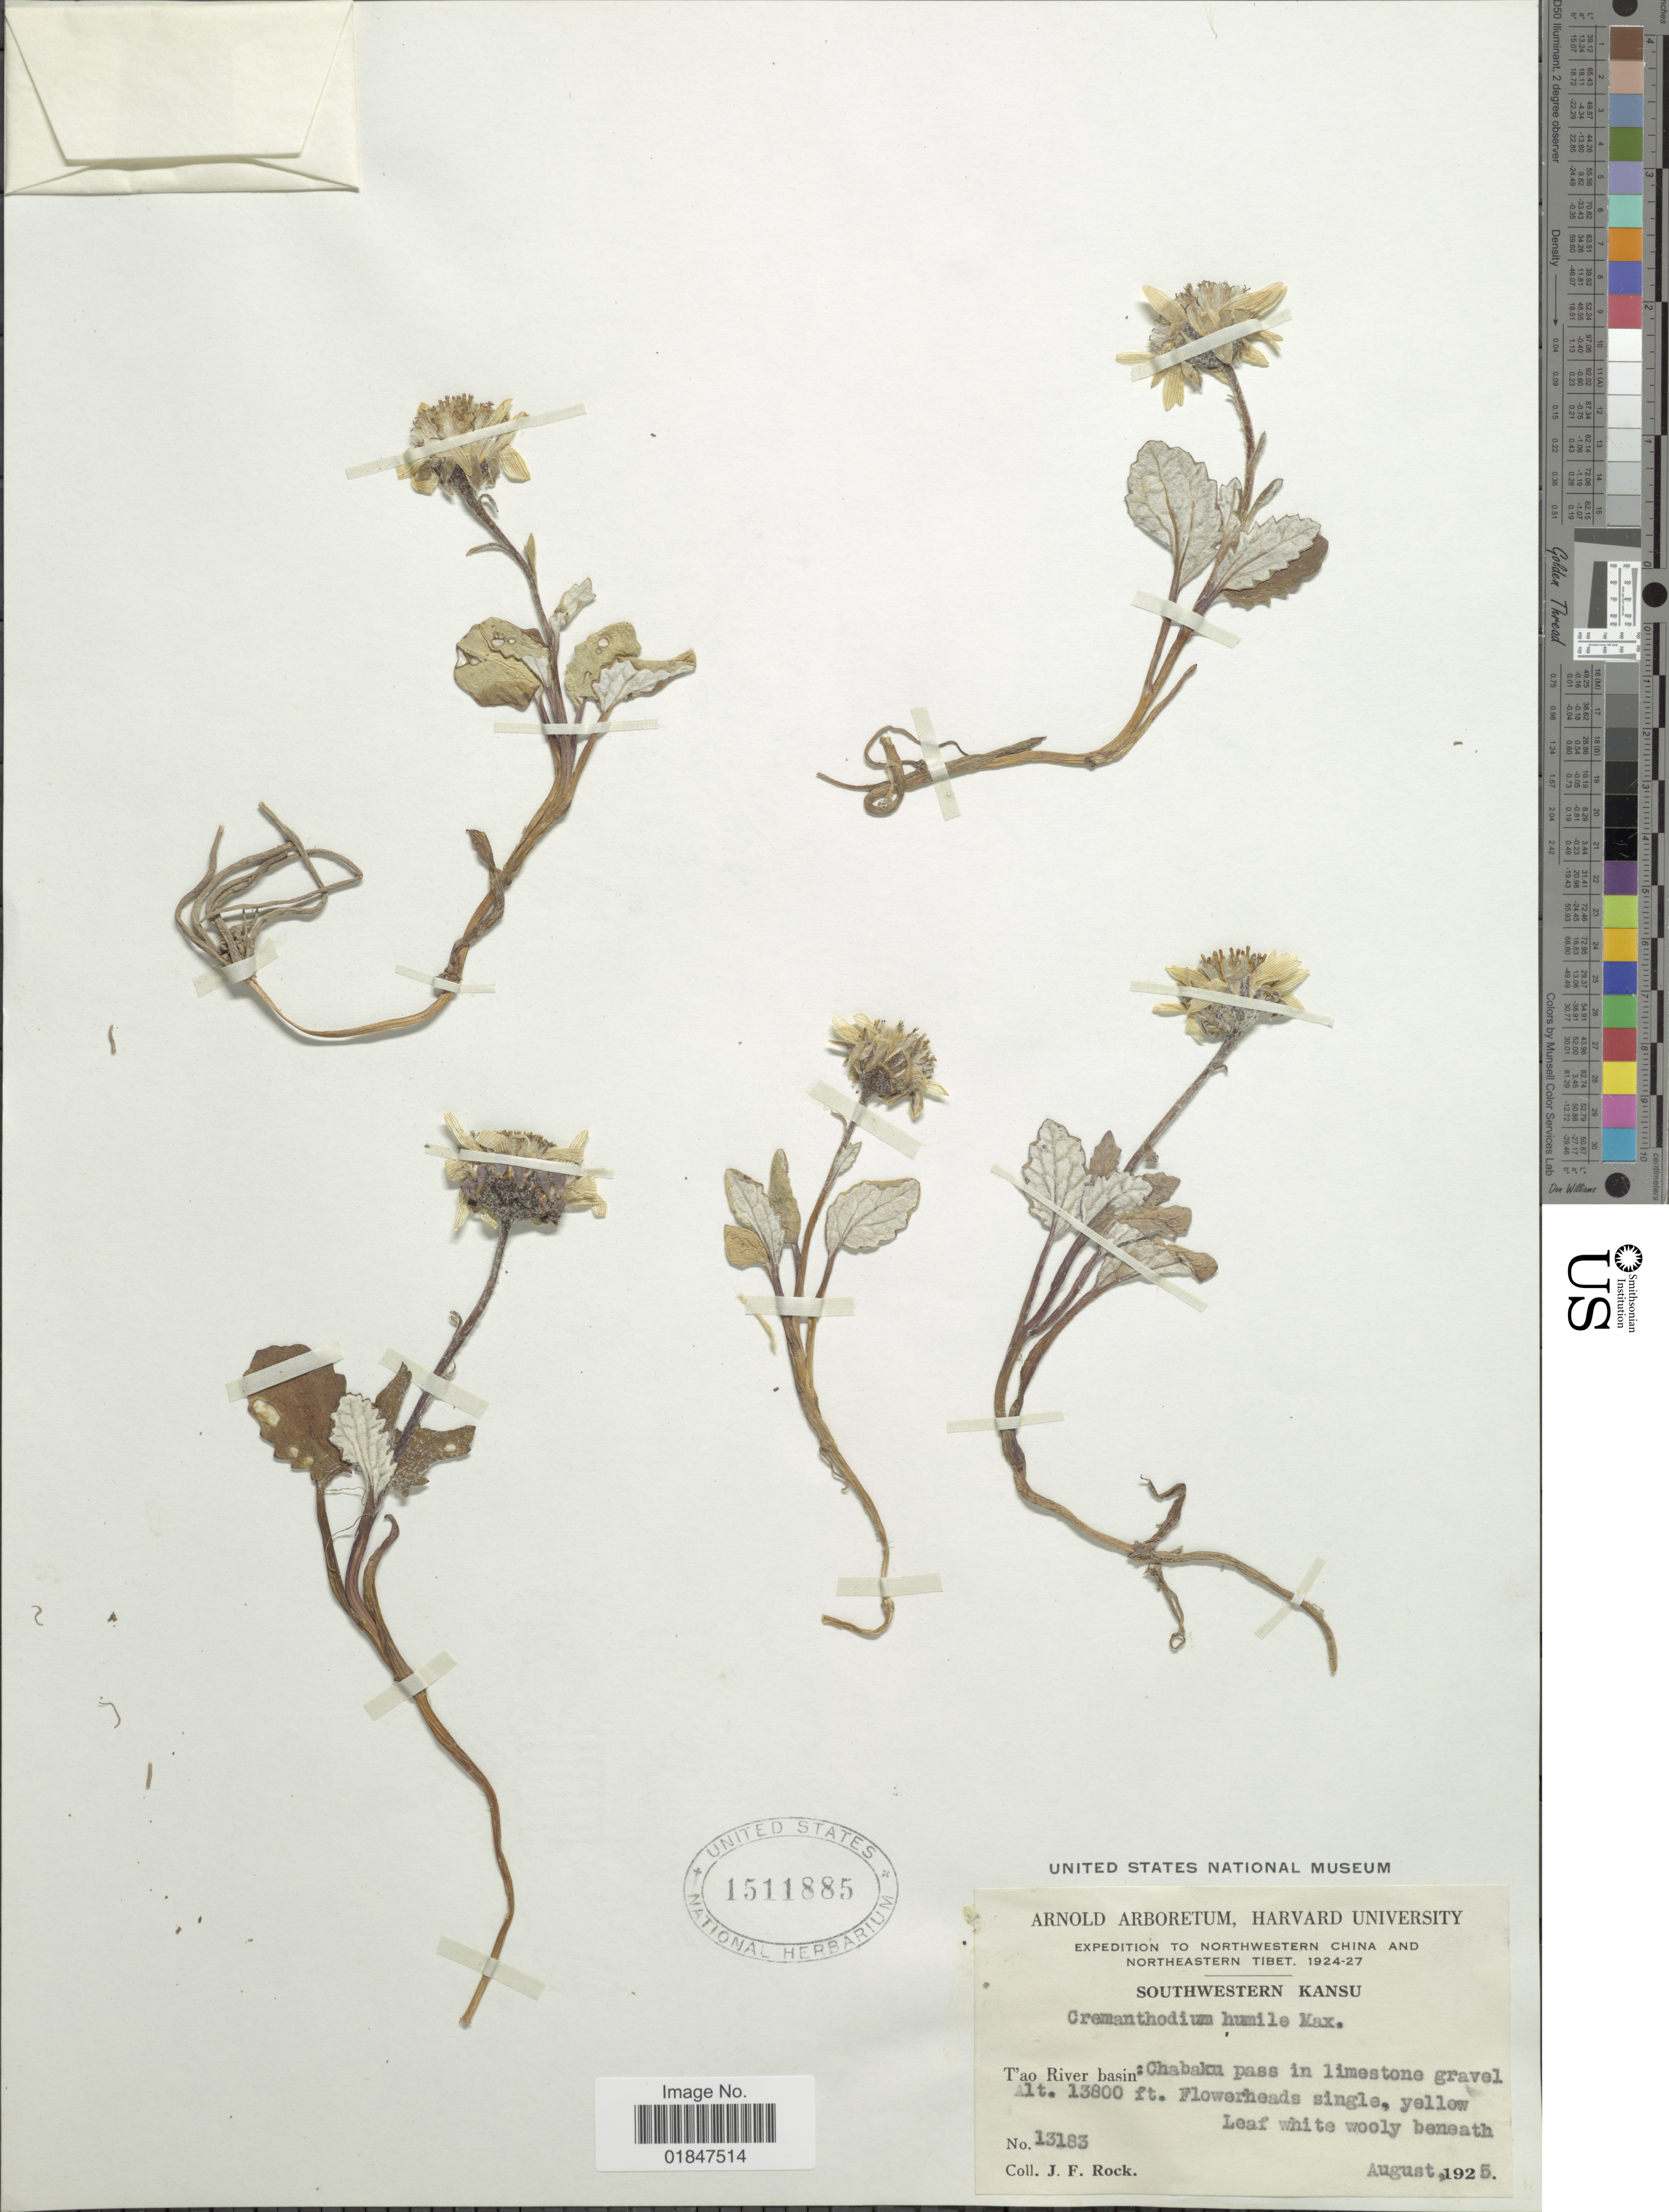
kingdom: Plantae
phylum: Tracheophyta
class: Magnoliopsida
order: Asterales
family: Asteraceae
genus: Cremanthodium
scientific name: Cremanthodium humile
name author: Maximowicz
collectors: J. Rock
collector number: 13183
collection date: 1925-08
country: China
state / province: Gansu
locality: Southwestern Kansu, T'ao River basin: Chabaku pass in limestone gravel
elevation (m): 4206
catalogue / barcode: US 1511885